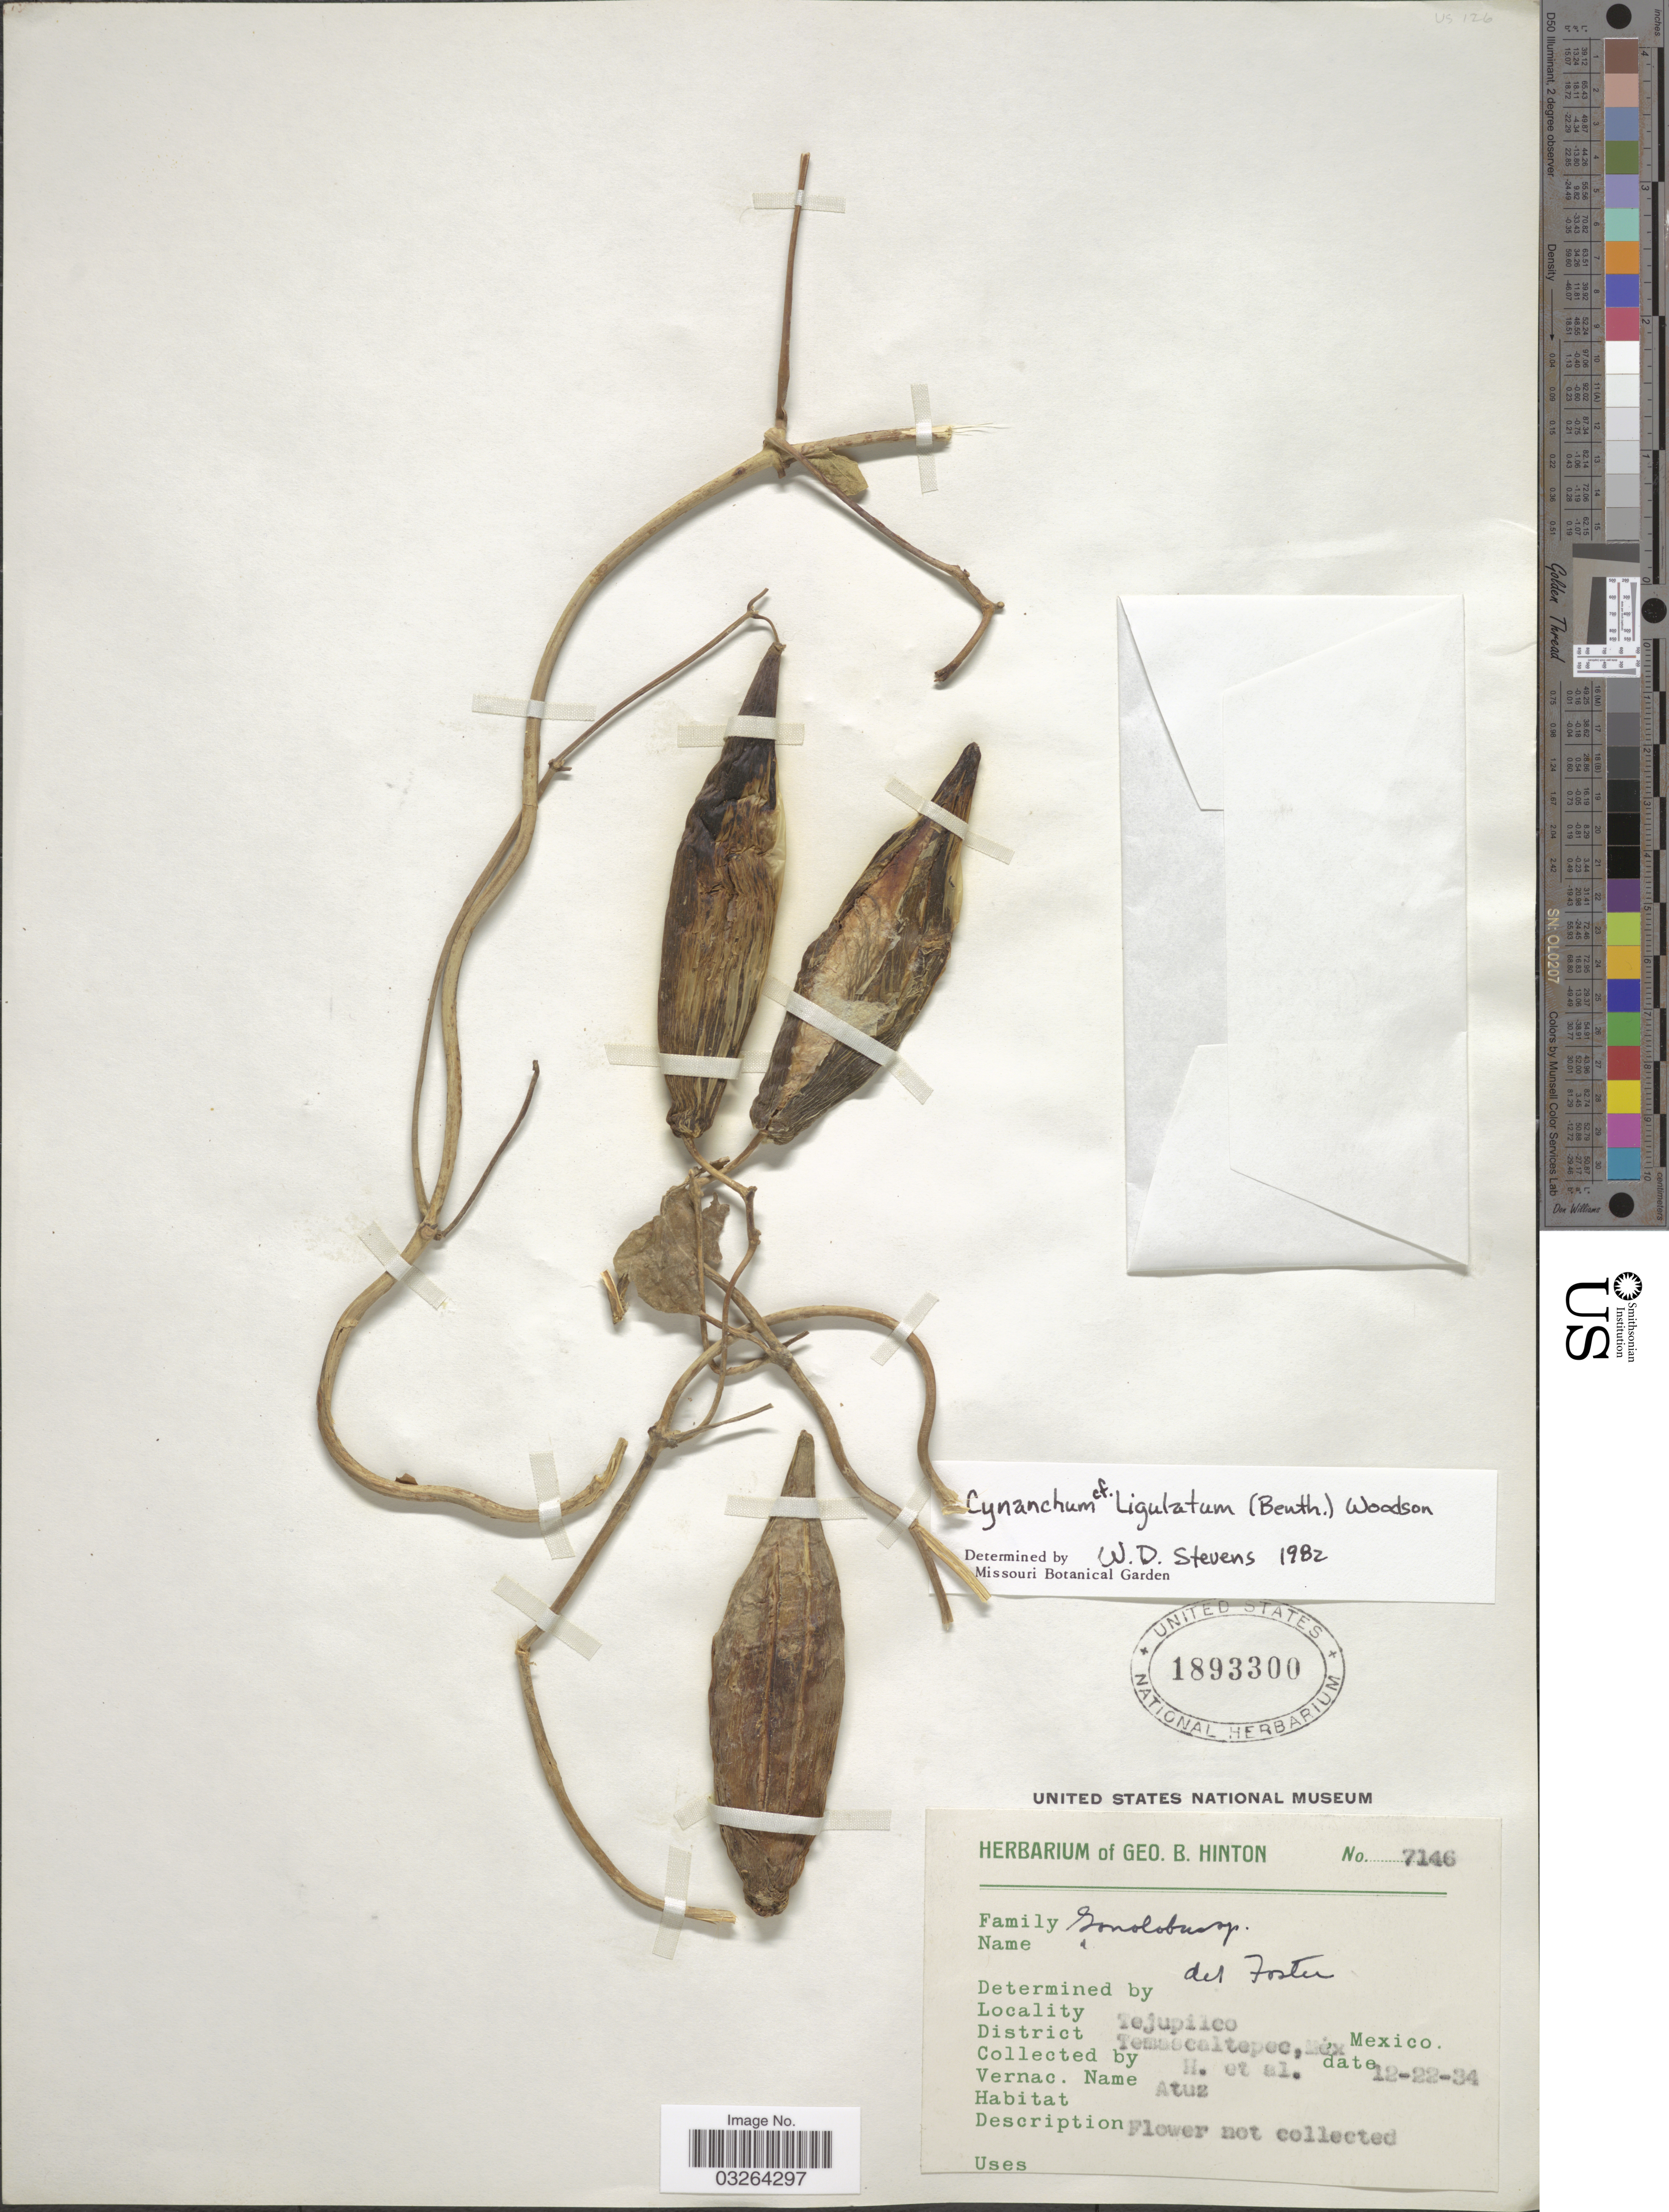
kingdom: Plantae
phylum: Tracheophyta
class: Magnoliopsida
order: Gentianales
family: Apocynaceae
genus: Cynanchum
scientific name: Cynanchum ligulatum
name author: (Benth.) Woodson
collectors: G. B. Hinton & et al.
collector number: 7146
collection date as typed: Transcribed d/m/y: 22/12/34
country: Mexico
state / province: México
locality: Tejupilco. District Temascaltepec.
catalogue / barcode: US 1893300